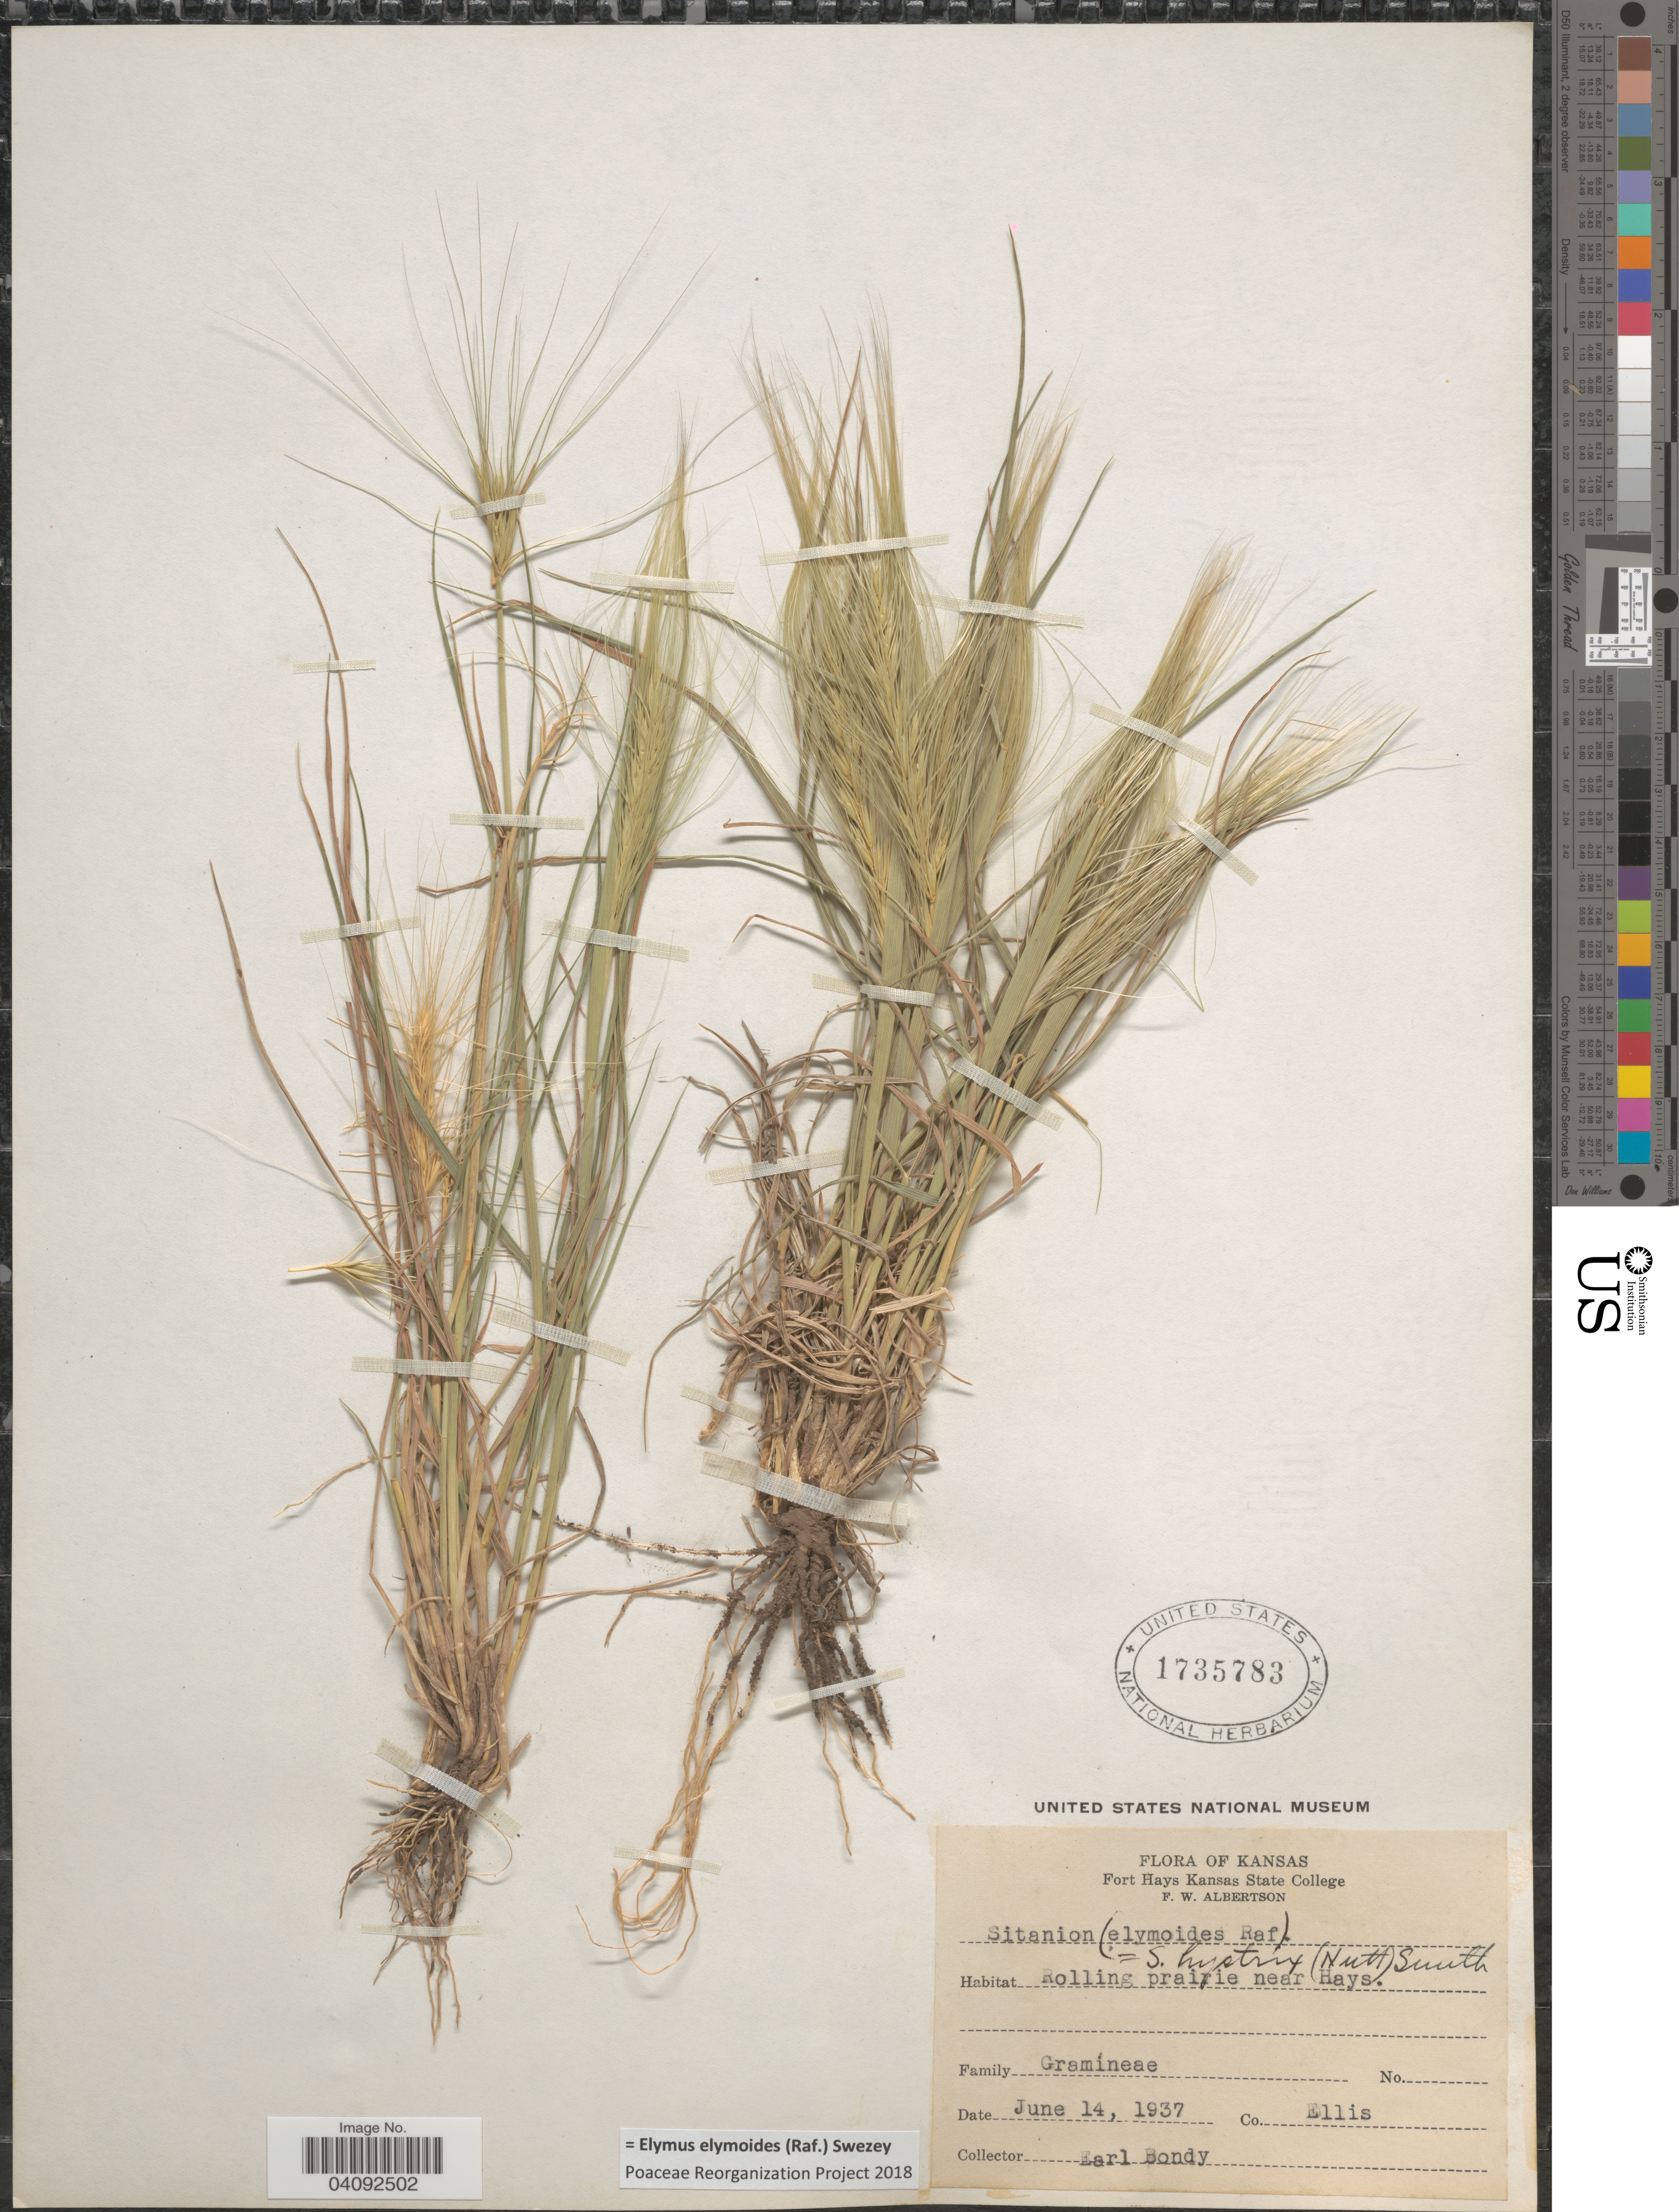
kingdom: Plantae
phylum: Tracheophyta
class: Liliopsida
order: Poales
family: Poaceae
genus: Elymus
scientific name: Elymus elymoides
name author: (Raf.) Swezey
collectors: E. Bondy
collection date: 1937-06-14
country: United States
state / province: Kansas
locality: Co. Ellis.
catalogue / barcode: US 1735783